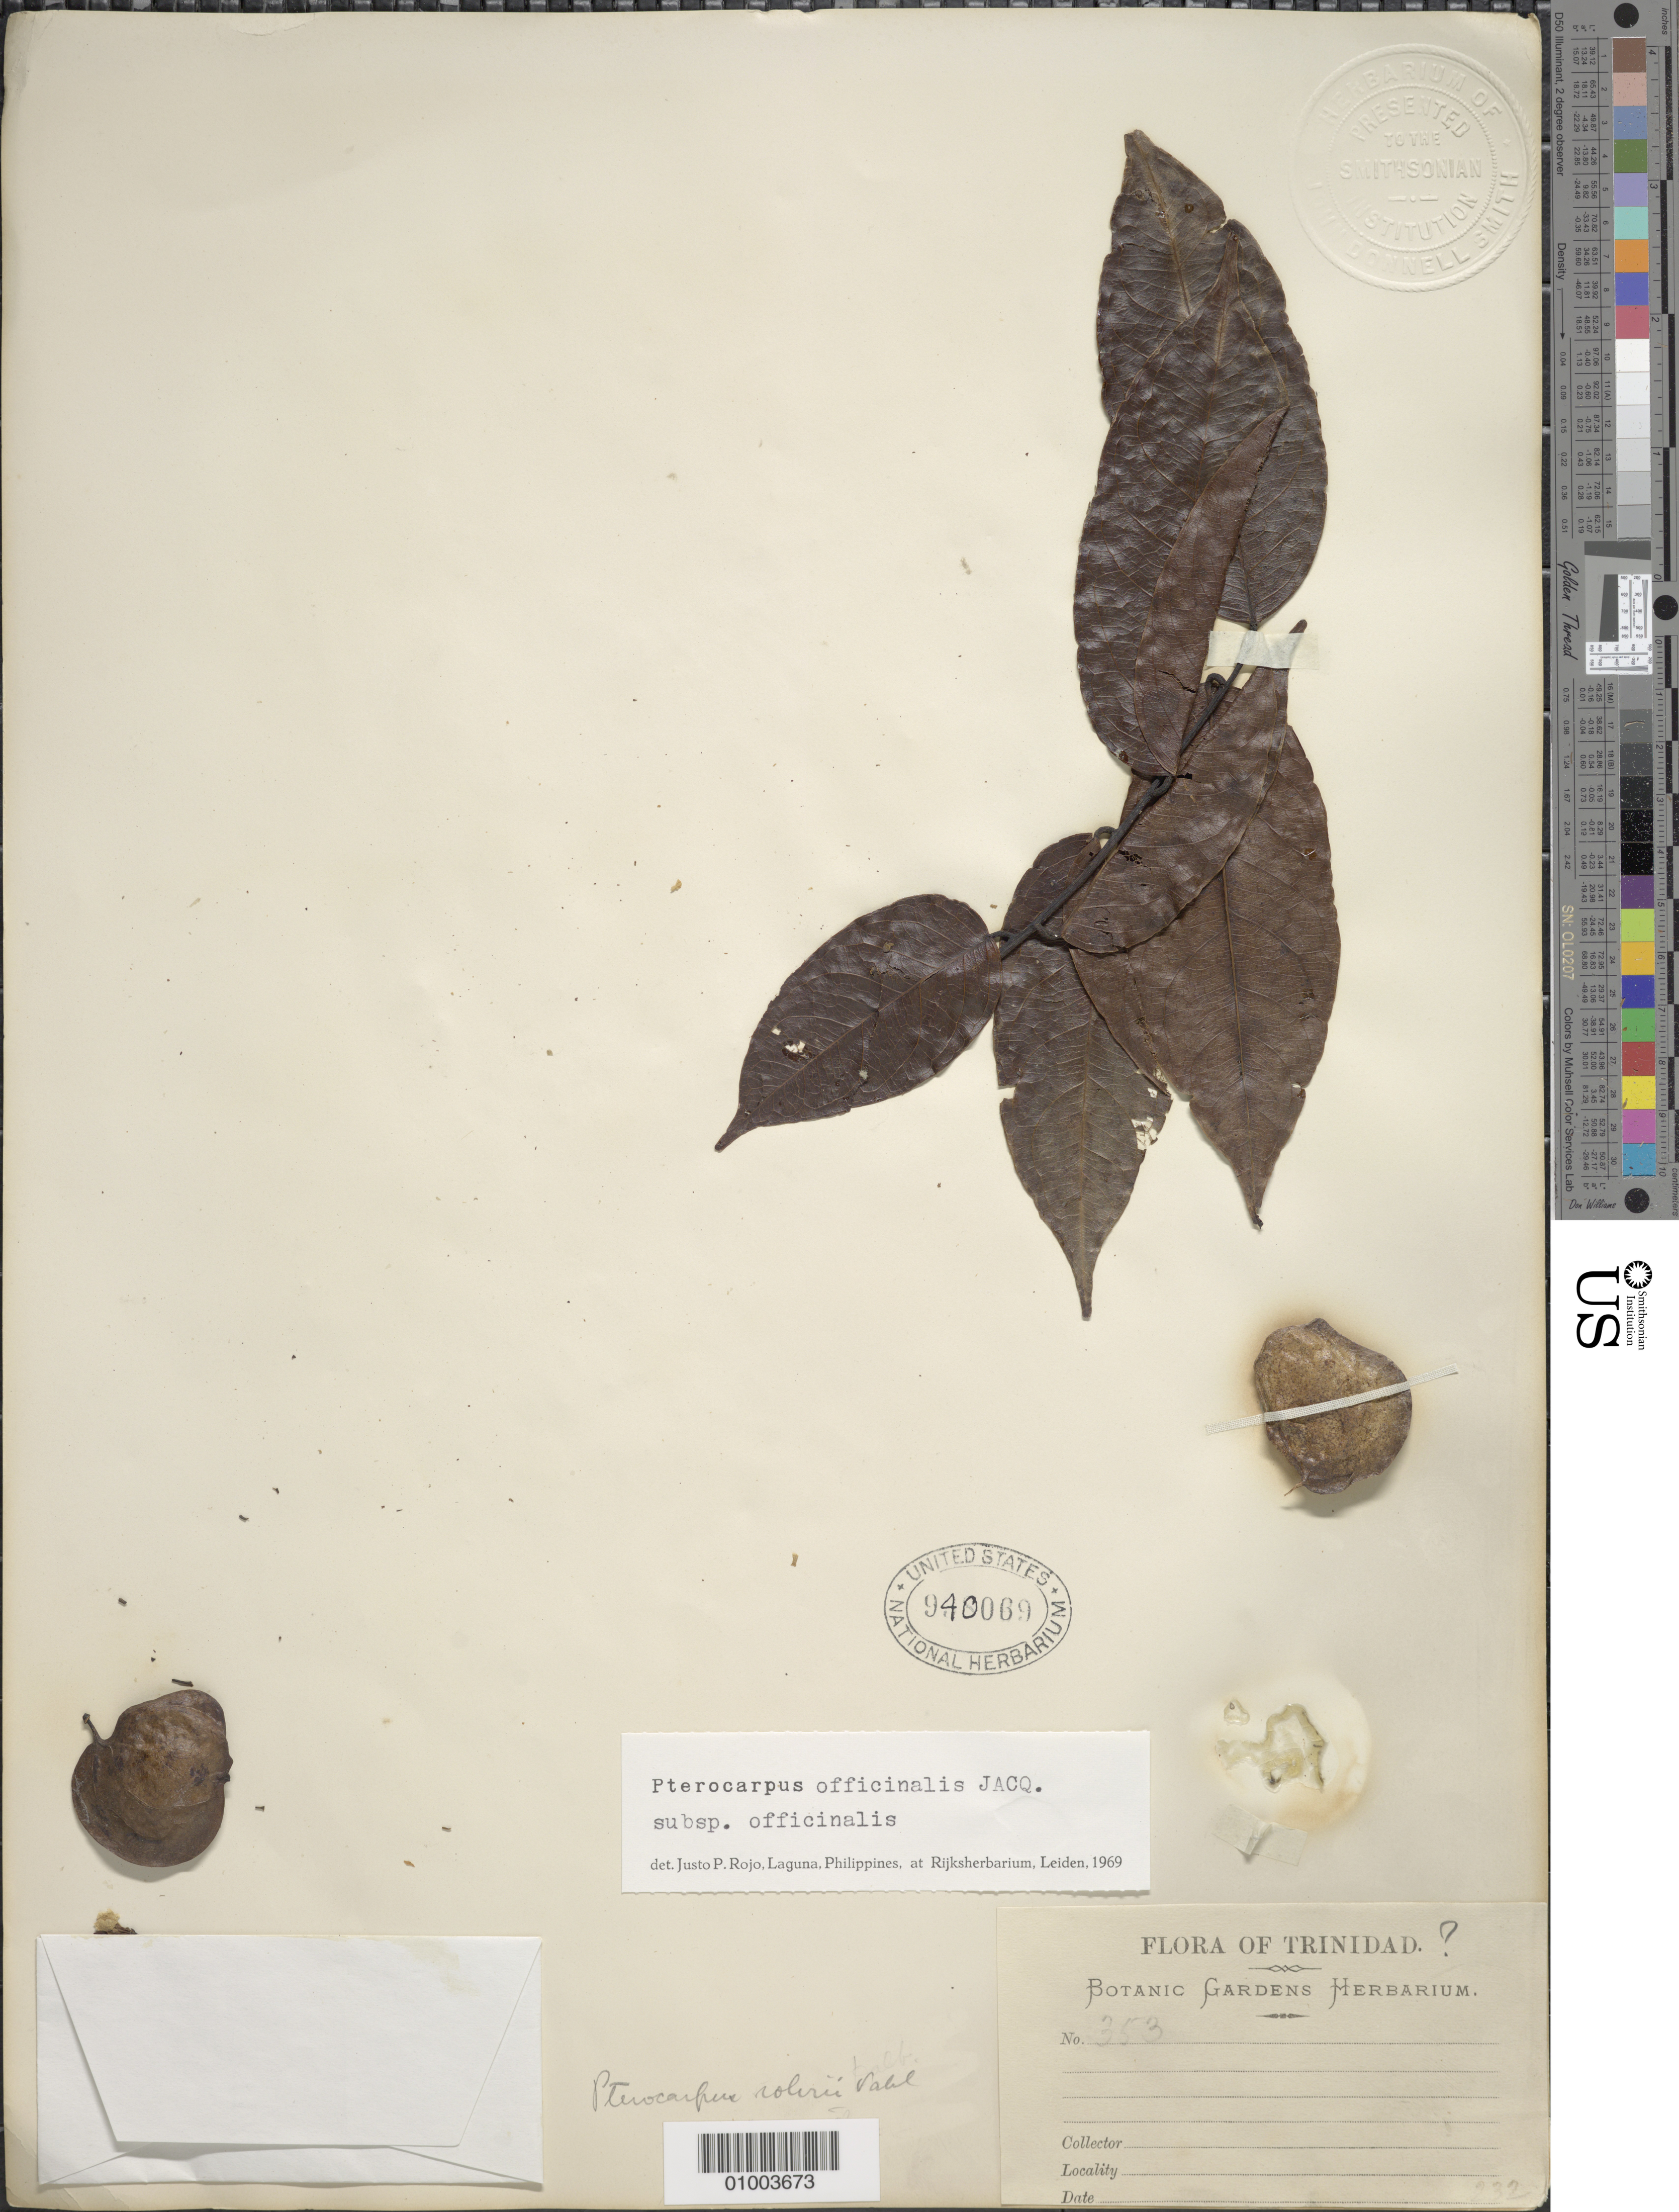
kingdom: Plantae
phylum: Tracheophyta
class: Magnoliopsida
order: Fabales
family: Fabaceae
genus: Pterocarpus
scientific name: Pterocarpus officinalis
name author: Jacq.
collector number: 353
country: Trinidad and Tobago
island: Trinidad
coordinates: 0 N, 0 E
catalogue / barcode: US 940069